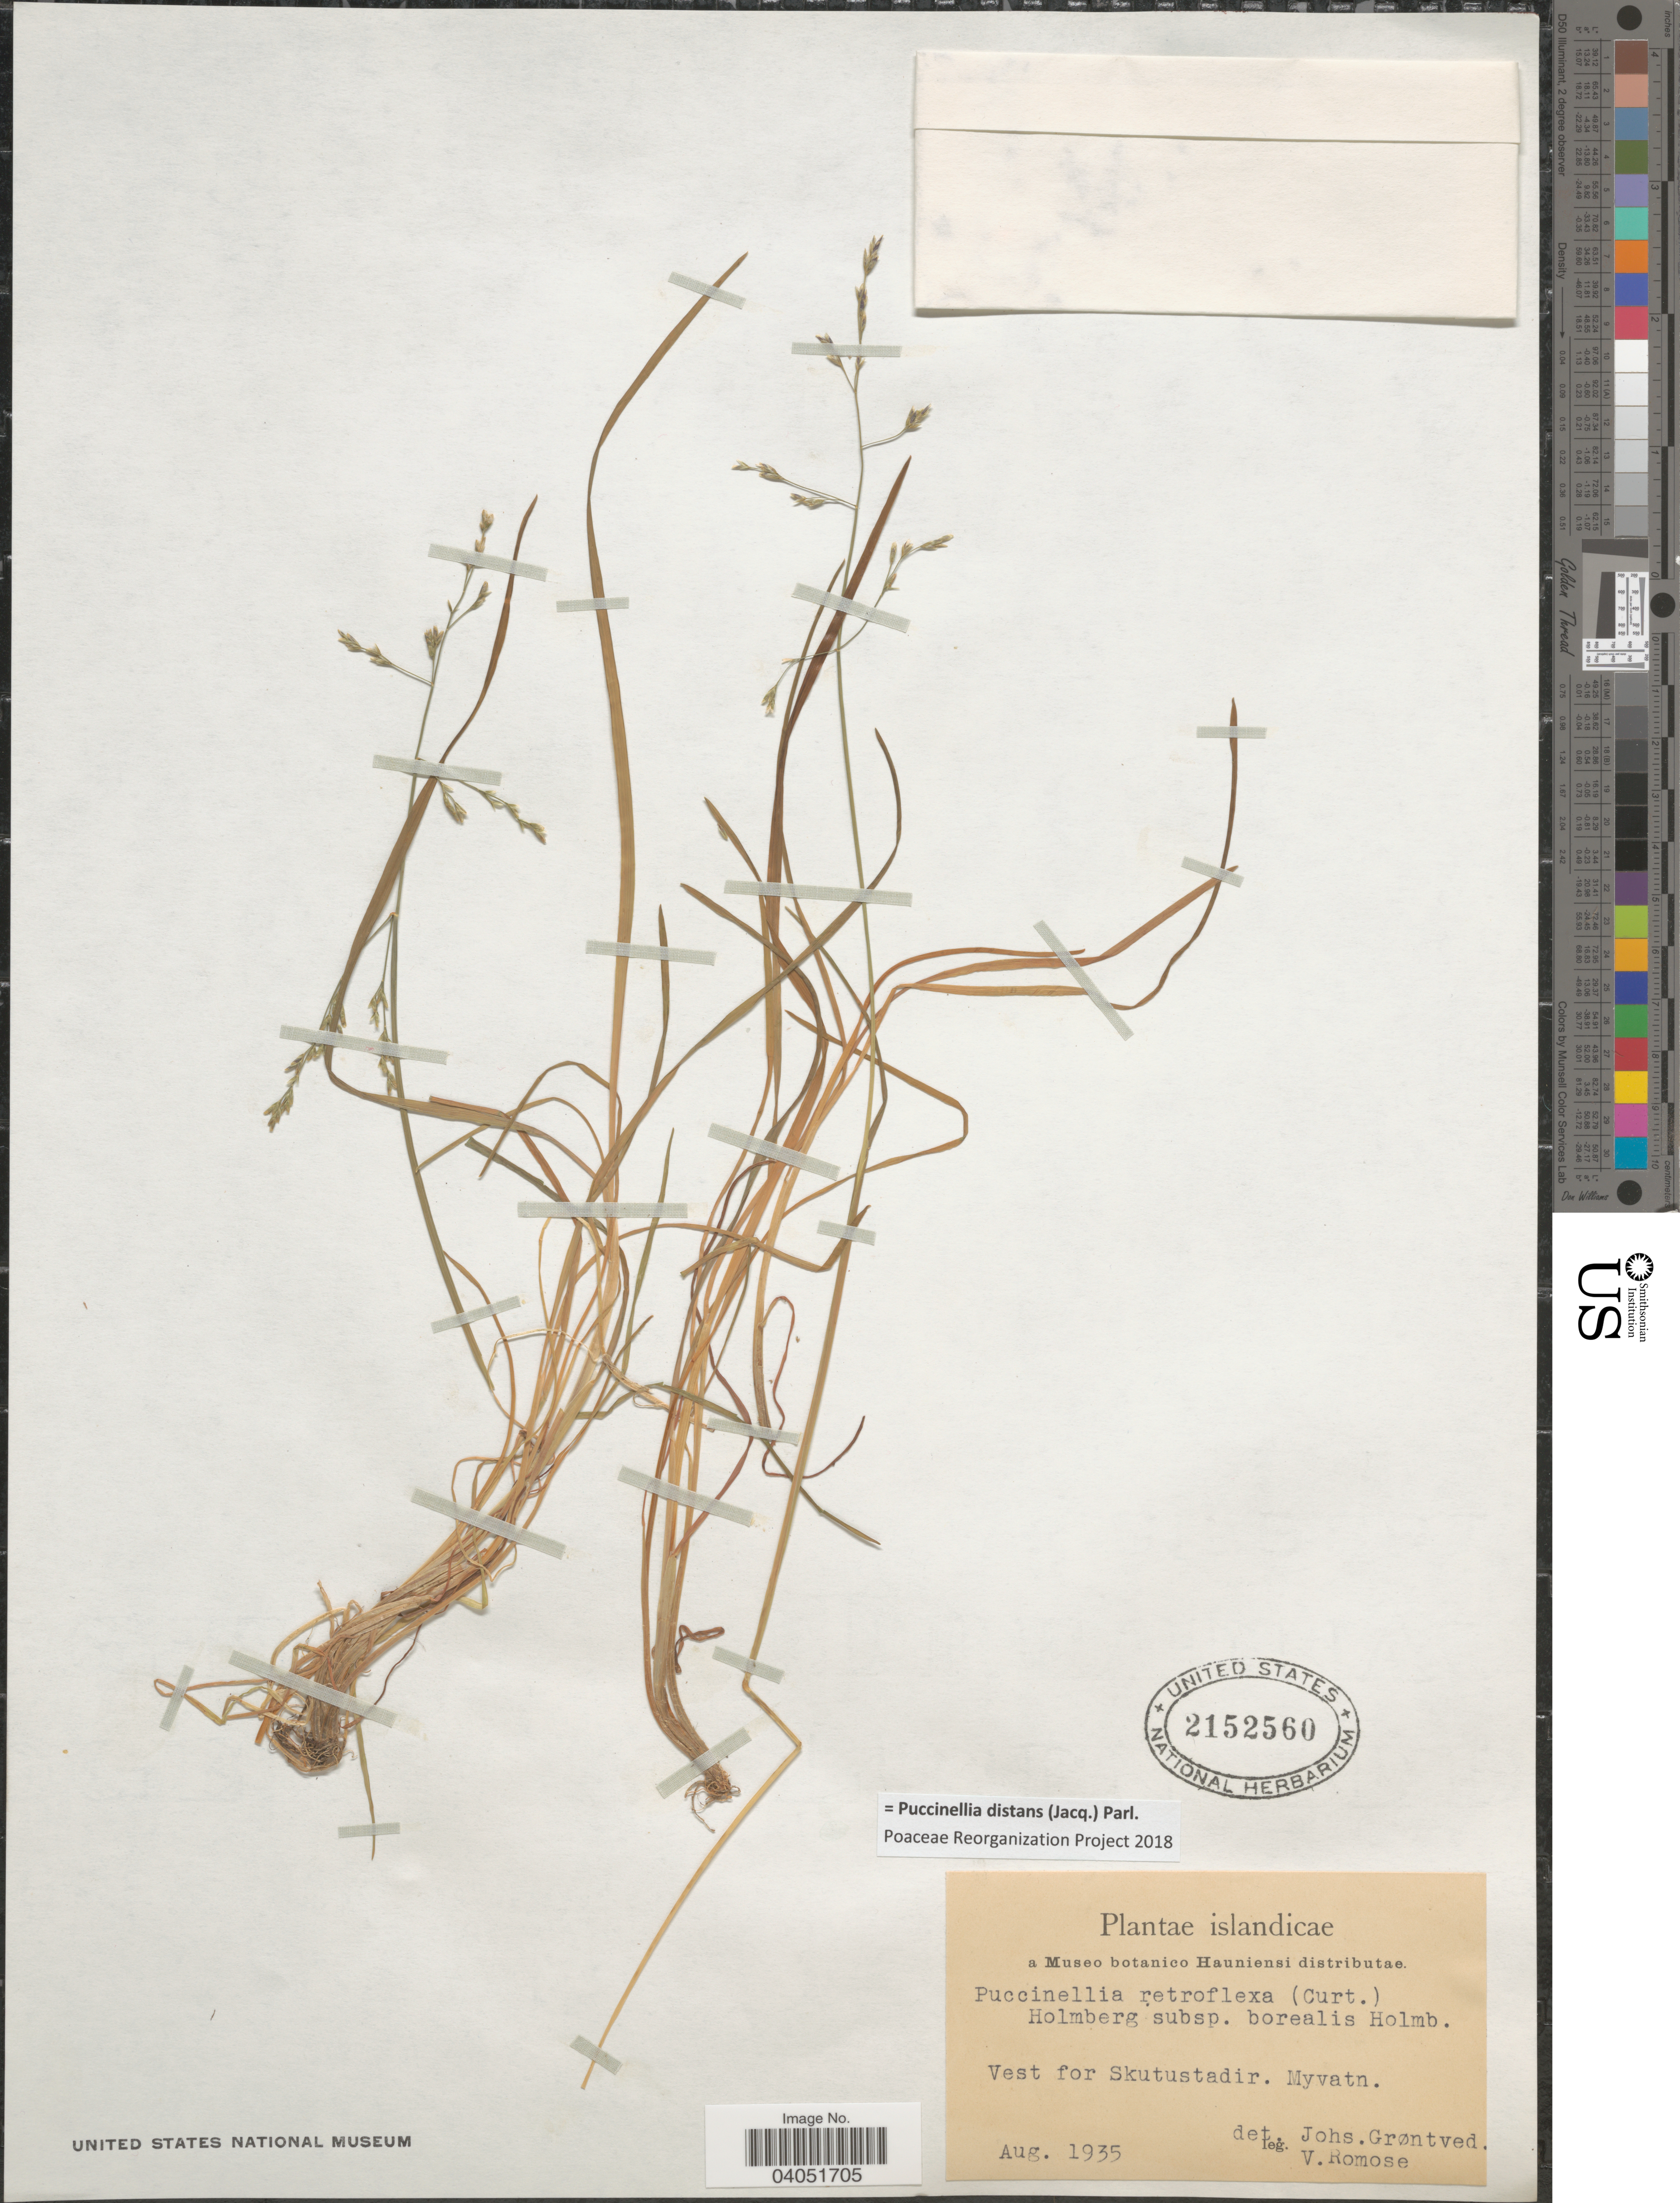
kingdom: Plantae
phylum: Tracheophyta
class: Liliopsida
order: Poales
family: Poaceae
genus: Puccinellia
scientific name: Puccinellia distans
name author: (Jacq.) Parl.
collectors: V. Romose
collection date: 1935-08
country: Iceland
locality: Islandicae. Vest for Skutustadir. Myvatn.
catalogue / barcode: US 2152560